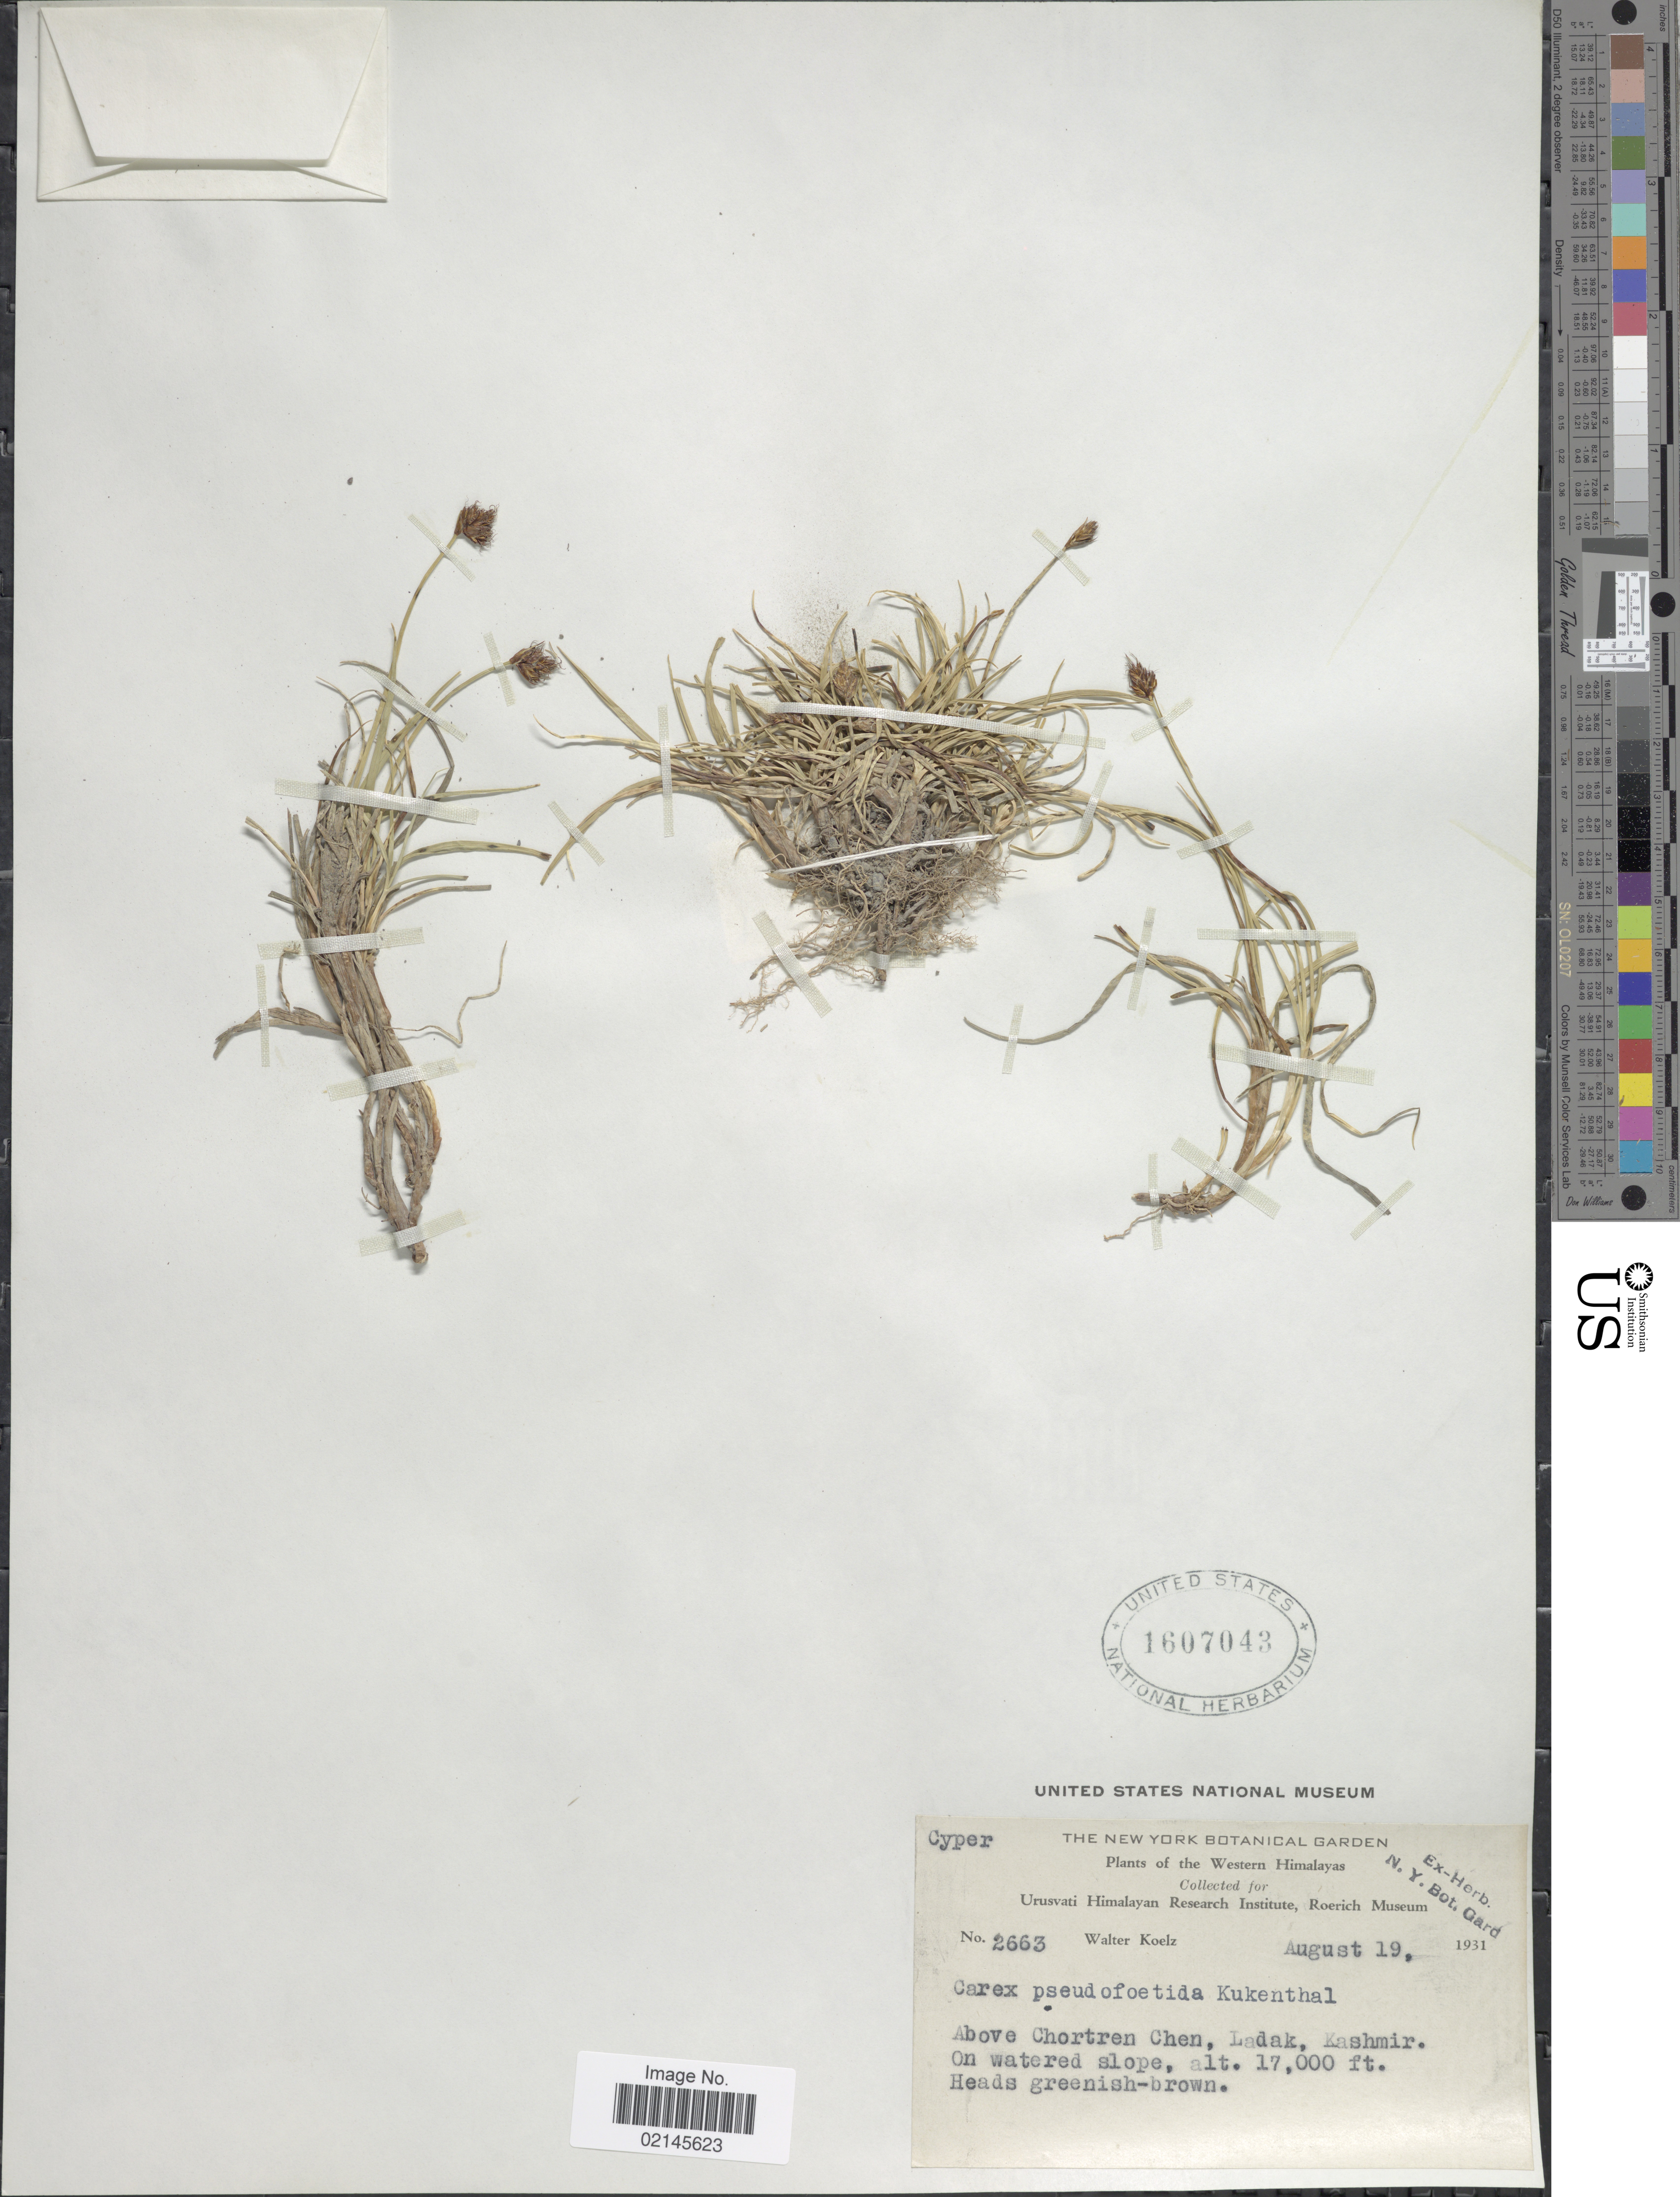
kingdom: Plantae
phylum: Tracheophyta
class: Liliopsida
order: Poales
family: Cyperaceae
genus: Carex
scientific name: Carex pseudofoetida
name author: Kük.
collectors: W. N. Koelz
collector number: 2663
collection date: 1931-08-19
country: India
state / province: Ladakh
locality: Western Himalayas, above Chortren Chen, Ladak, Kashmir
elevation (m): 5182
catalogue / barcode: US 1607043